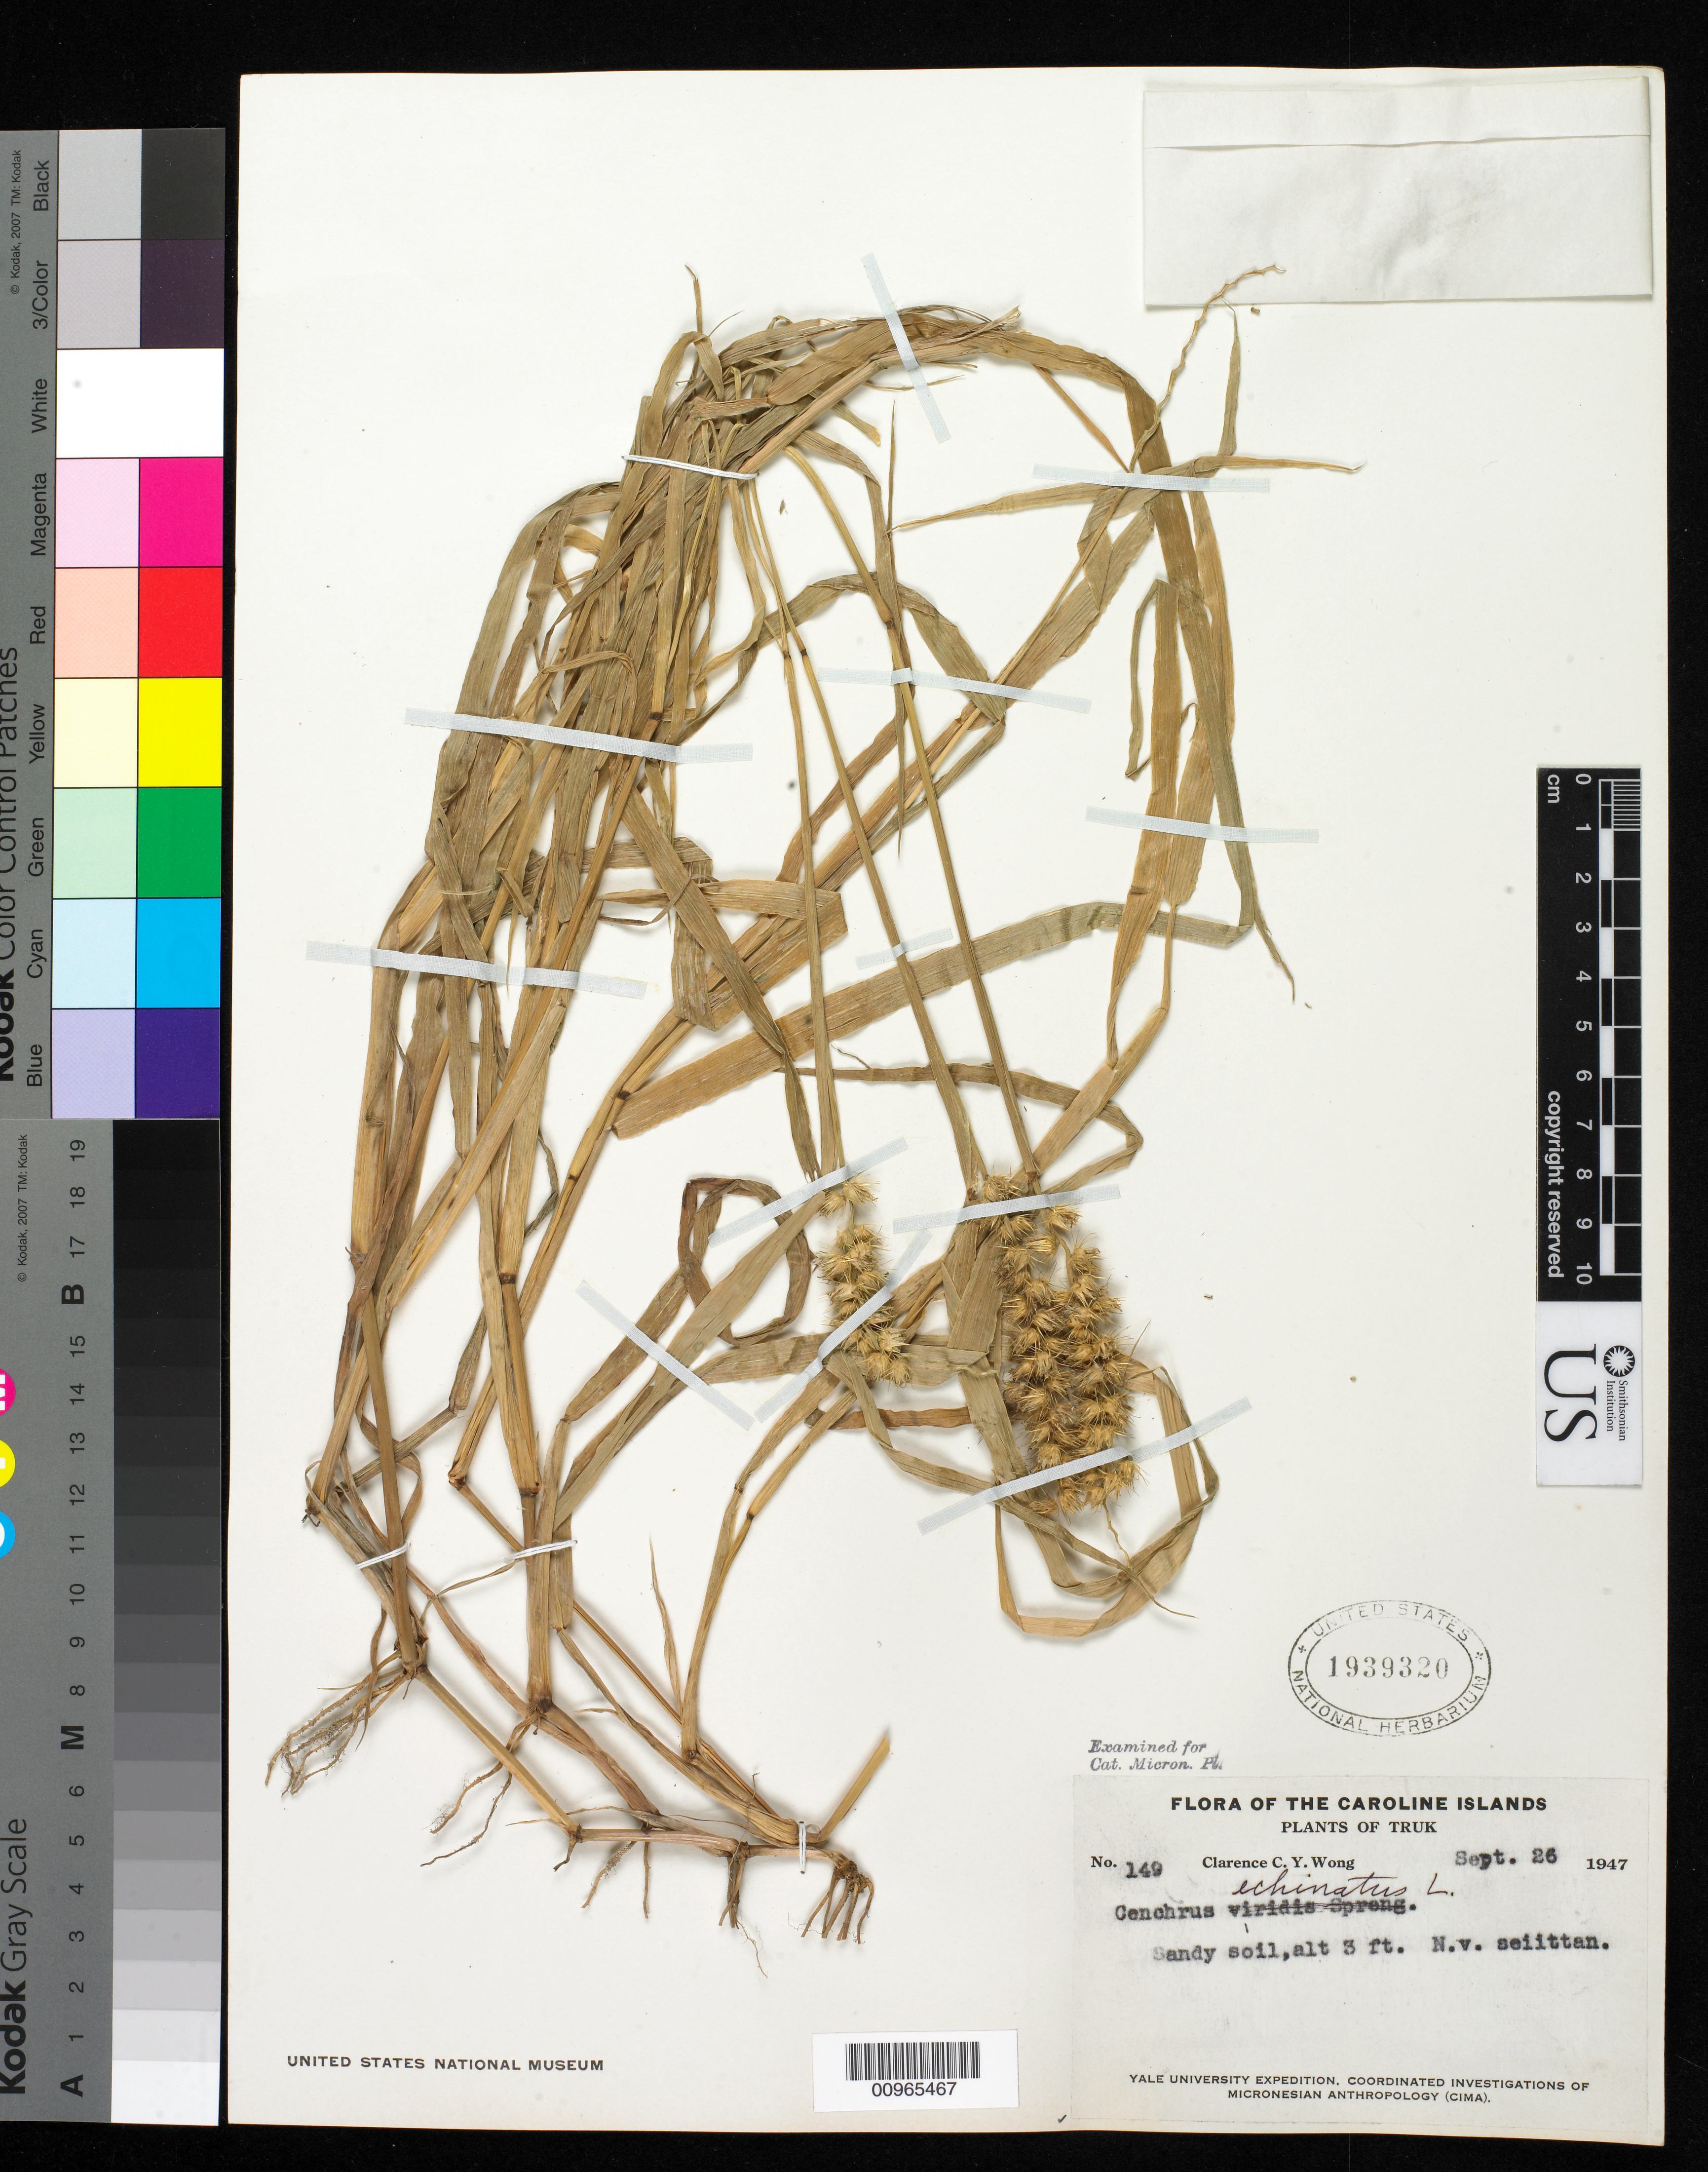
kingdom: Plantae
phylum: Tracheophyta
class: Liliopsida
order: Poales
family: Poaceae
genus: Cenchrus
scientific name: Cenchrus echinatus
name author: L.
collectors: C. Wong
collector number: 149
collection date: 1947-09-26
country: Micronesia, Federated States of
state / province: Truk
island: Truk (Chuuk) Is.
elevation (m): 1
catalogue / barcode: US 1939320